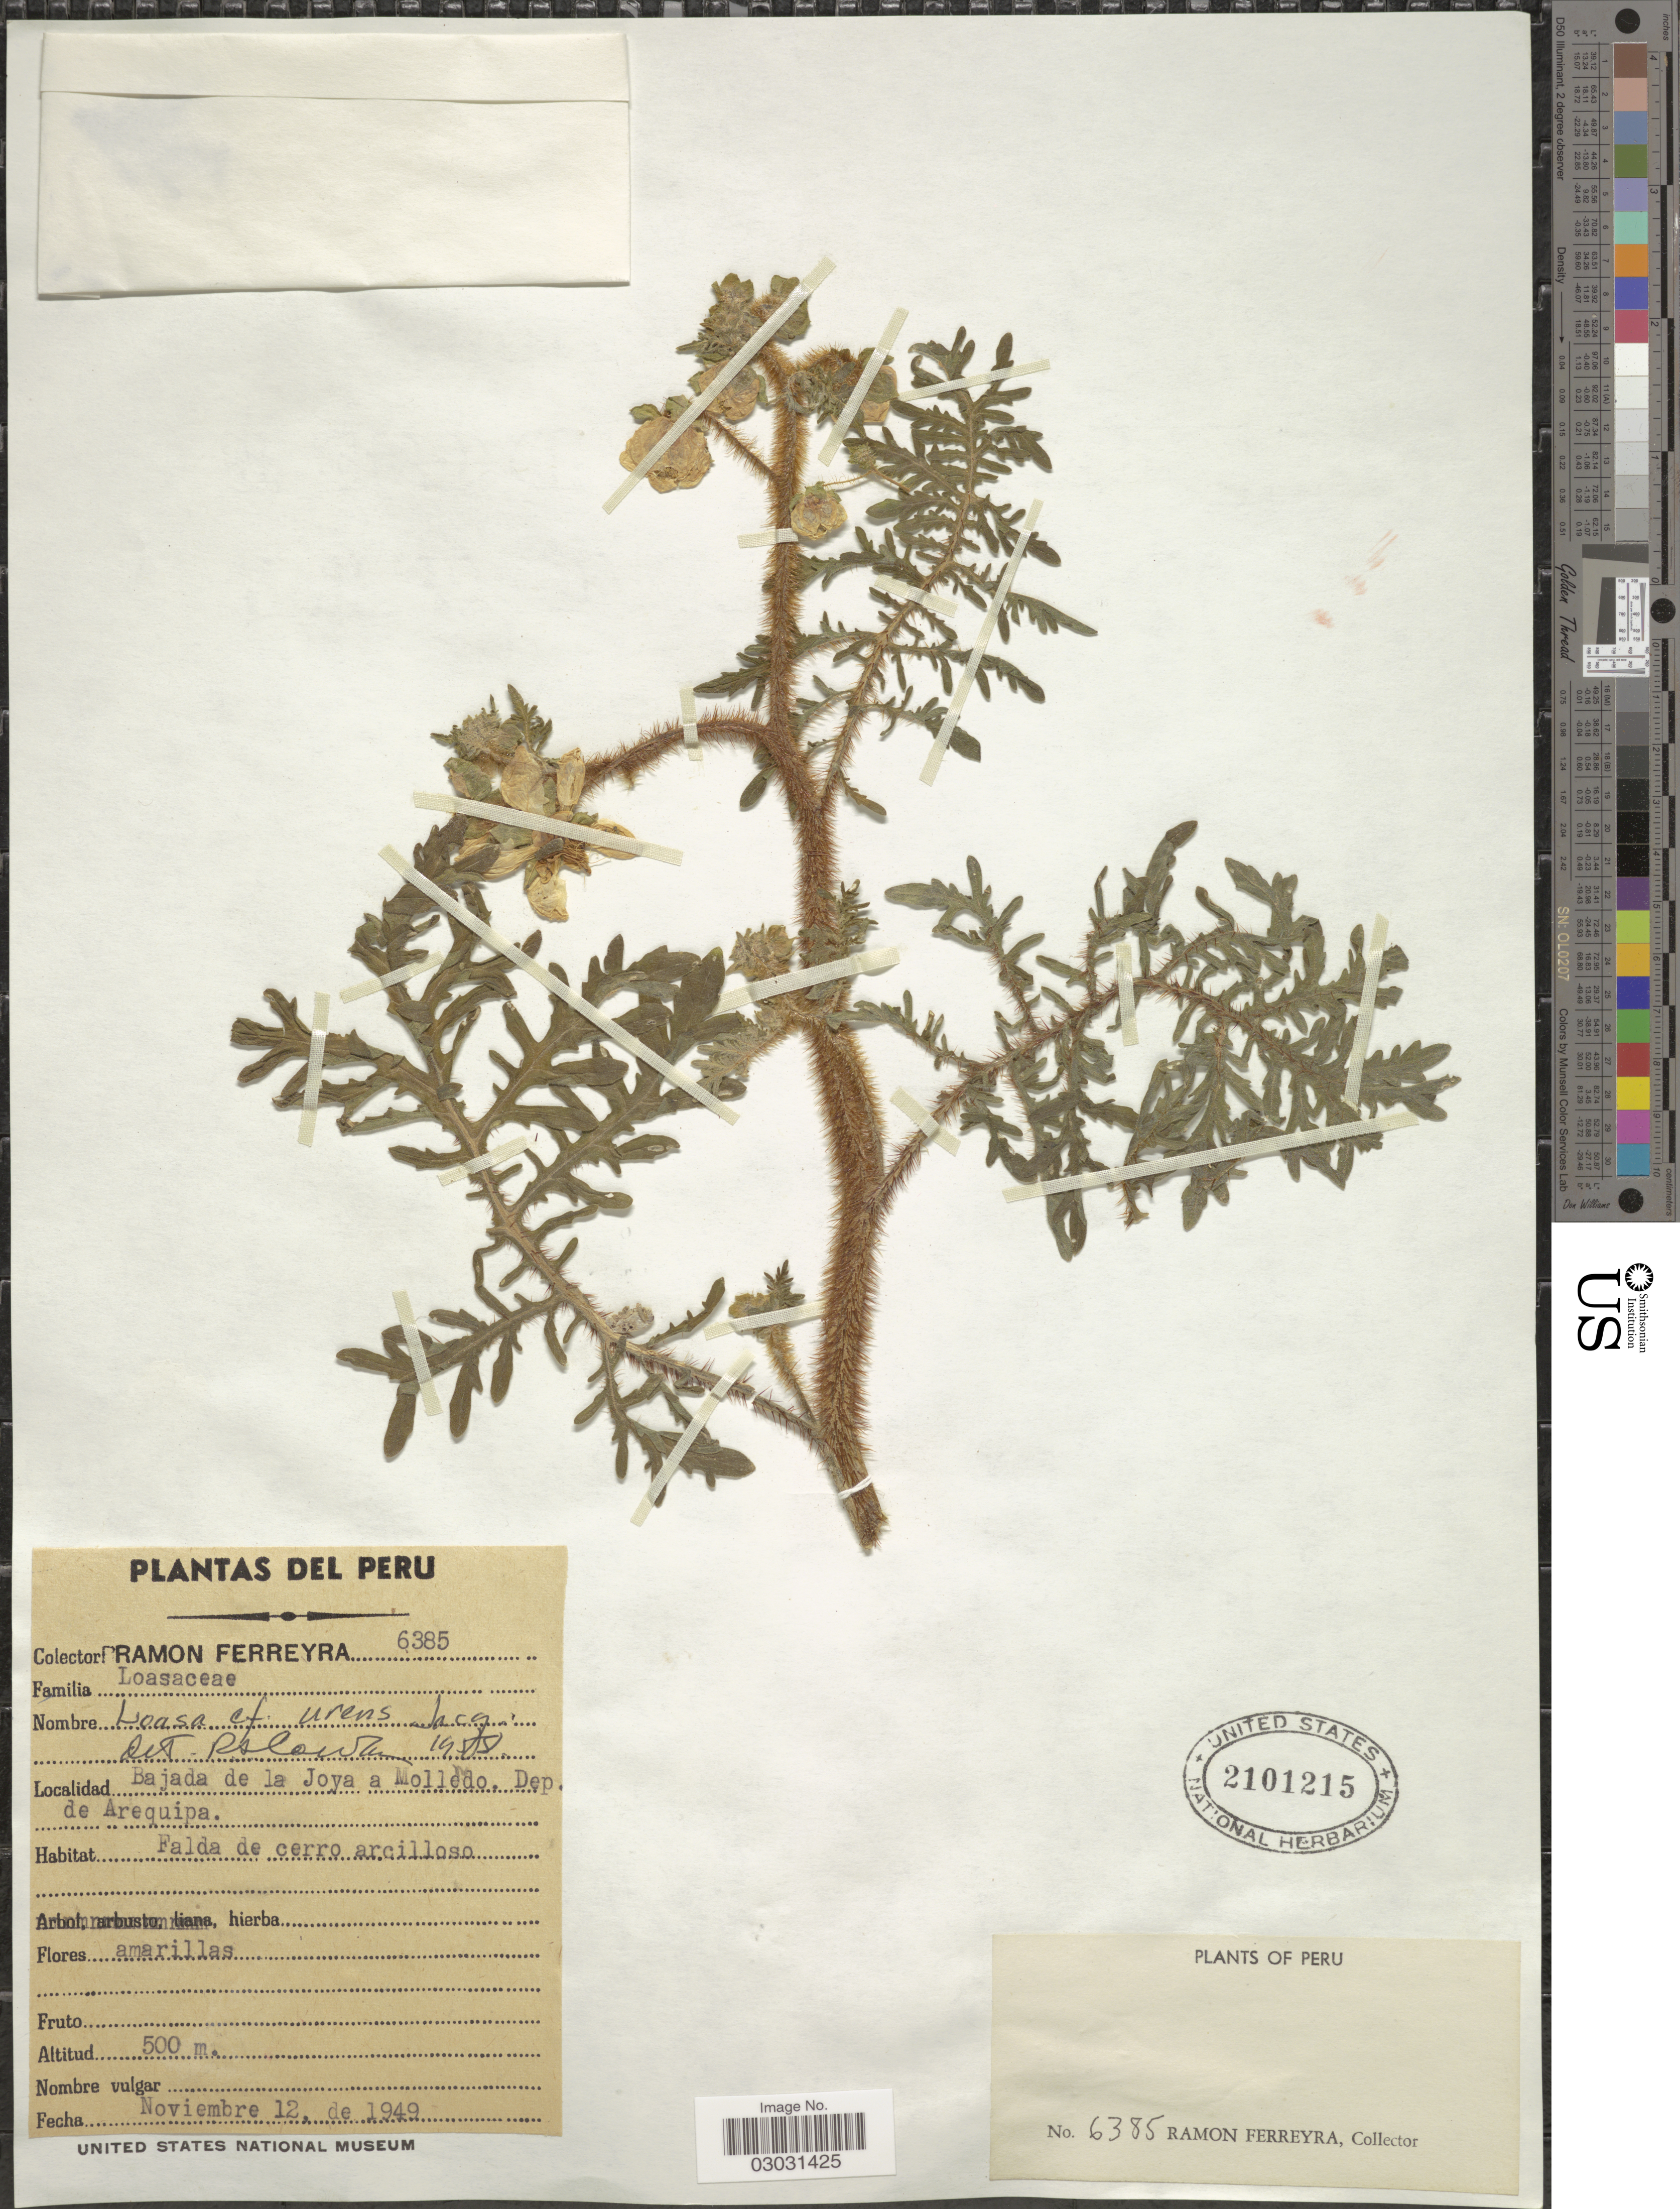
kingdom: Plantae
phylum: Tracheophyta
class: Magnoliopsida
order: Cornales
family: Loasaceae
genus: Nasa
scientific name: Nasa urens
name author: (Jacq.) Weigand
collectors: R. A. Ferreyra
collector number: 6385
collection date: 1949-11-12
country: Peru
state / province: Arequipa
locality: Bajada de la Joya a Mollendo. Dep. de Arequipa.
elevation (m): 500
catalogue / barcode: US 2101215